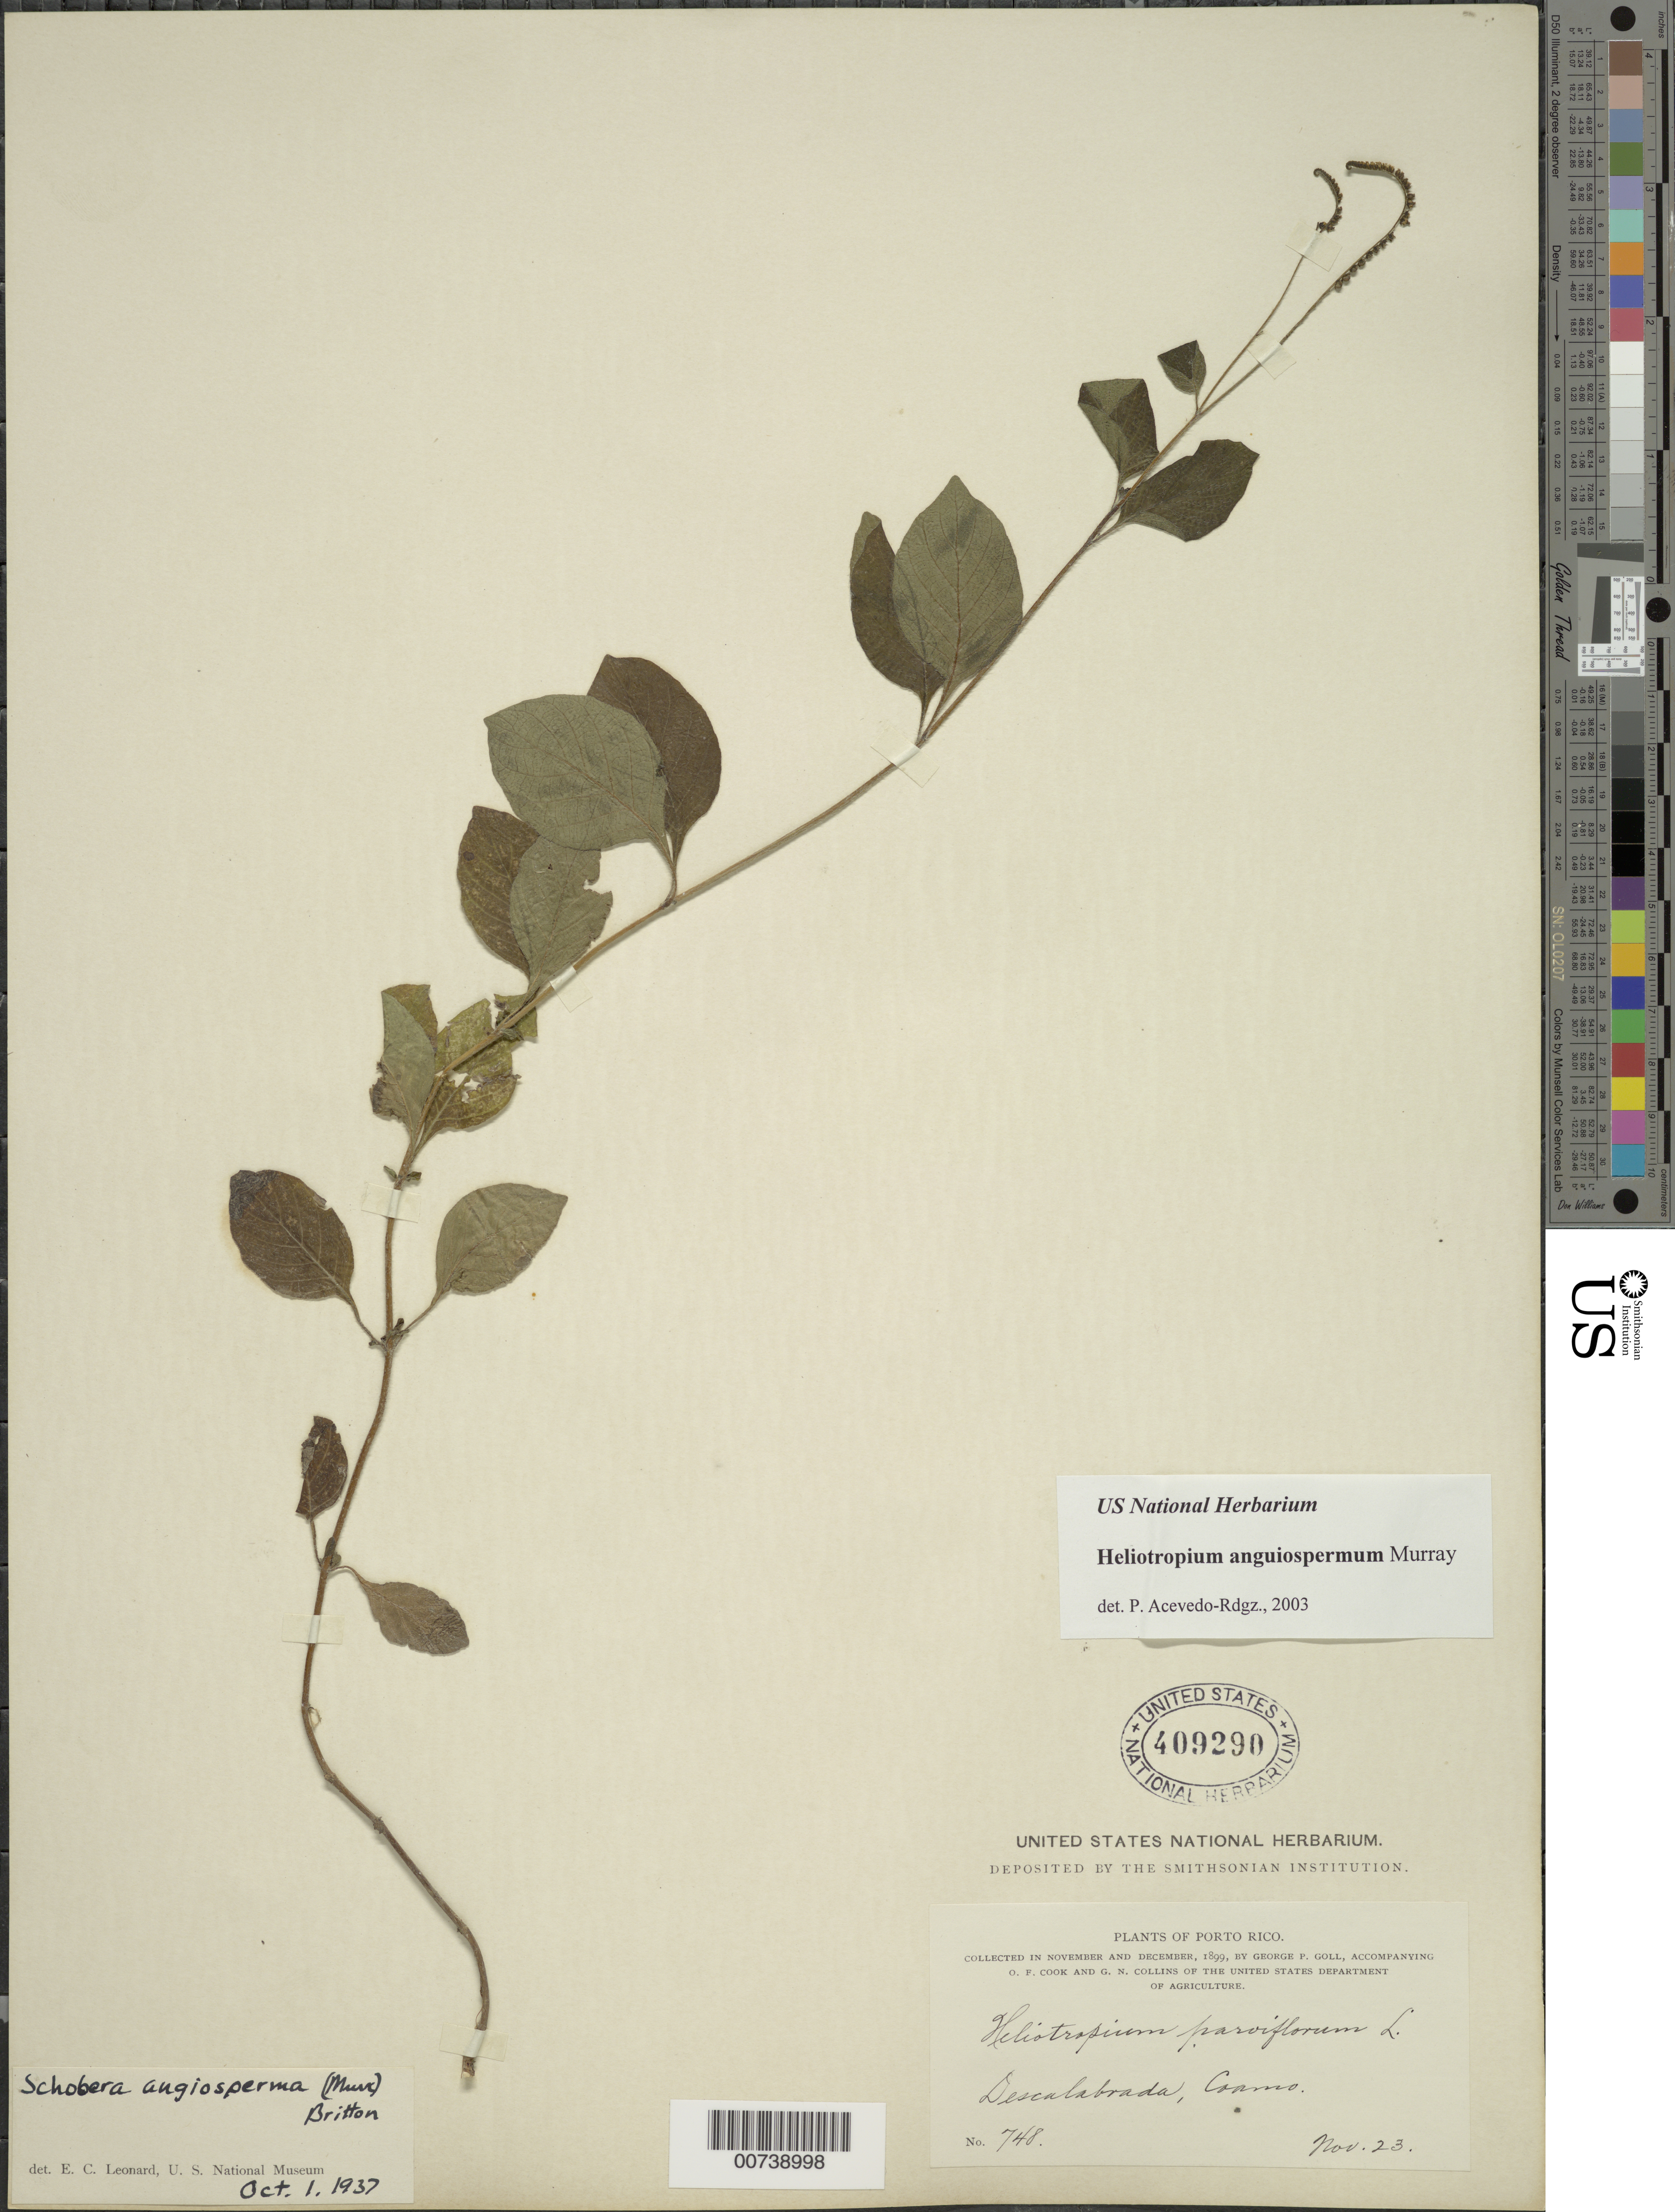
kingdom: Plantae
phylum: Tracheophyta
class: Magnoliopsida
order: Boraginales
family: Heliotropiaceae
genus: Heliotropium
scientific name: Heliotropium angiospermum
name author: Murray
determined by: Acevedo-Rodríguez, P., (BOT), Smithsonian Institution - National Museum of Natural History (UNITED STATES)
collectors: G. Goll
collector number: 748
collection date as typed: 23 Nov 1899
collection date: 1899-11-23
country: Puerto Rico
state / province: Coamo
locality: Descalabrada, Coamo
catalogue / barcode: US 409290